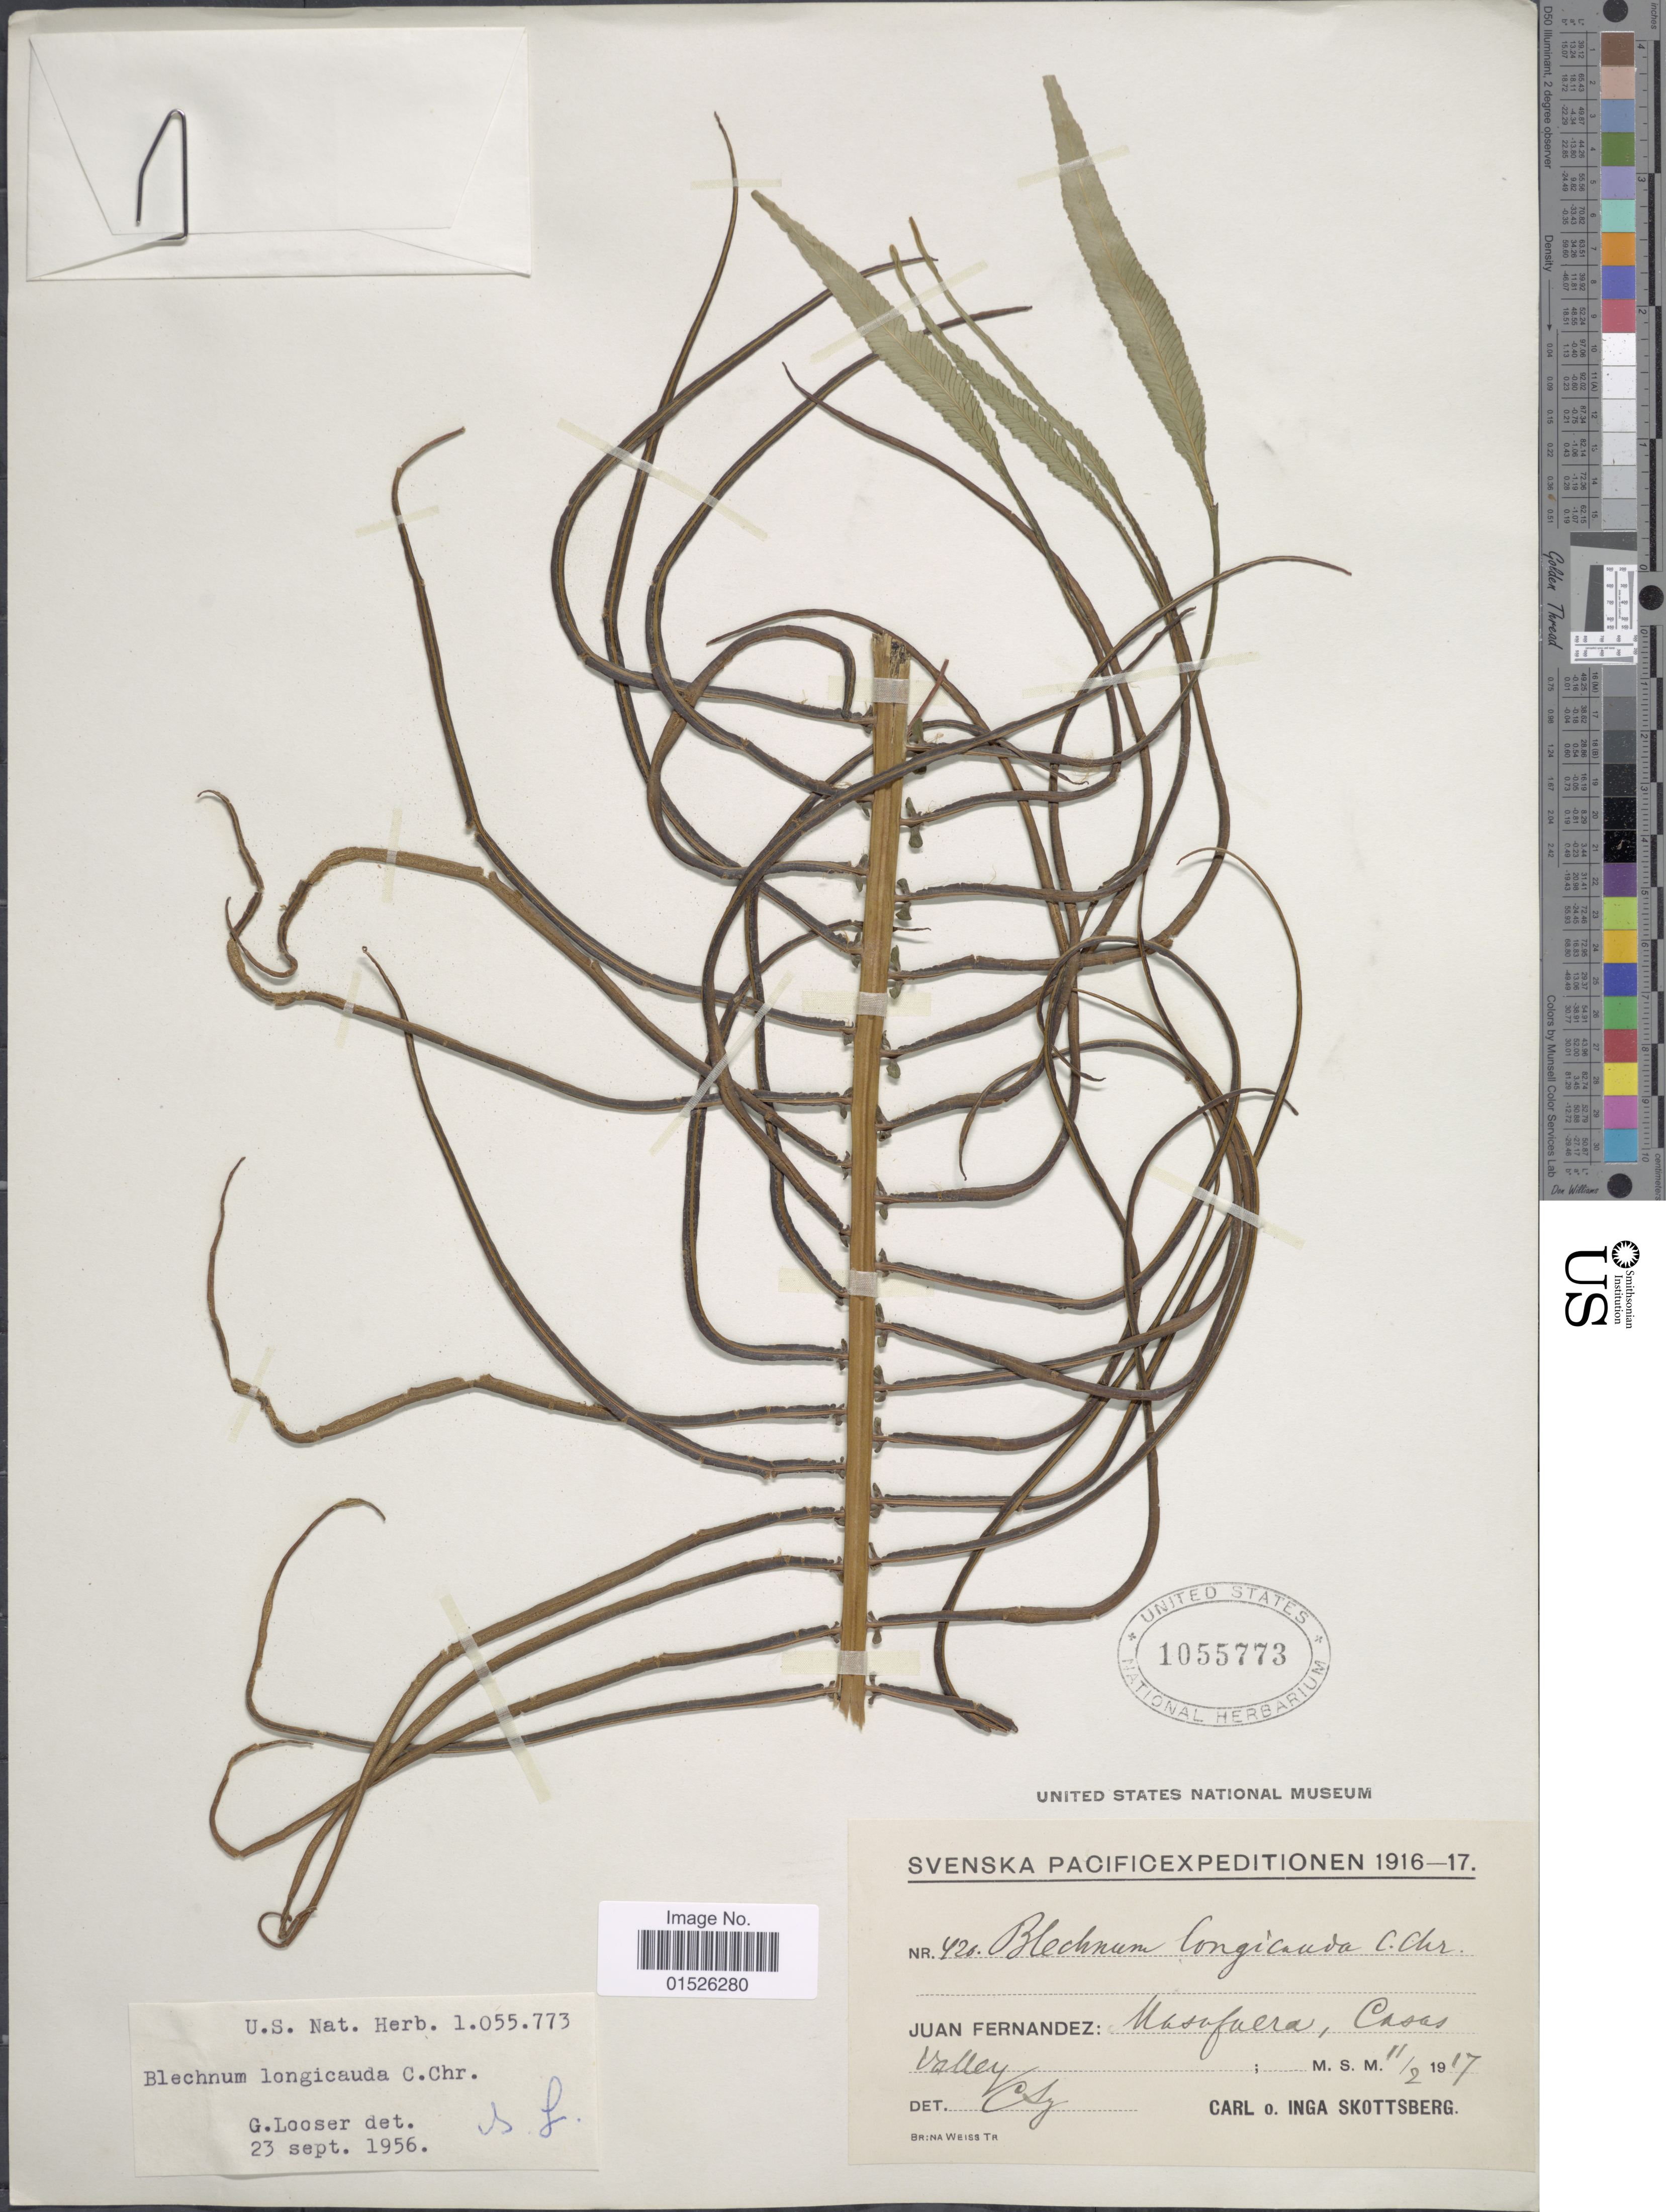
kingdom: Plantae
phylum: Tracheophyta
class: Polypodiopsida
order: Polypodiales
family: Blechnaceae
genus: Blechnum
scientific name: Blechnum leyboldtianum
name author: (Phil.) C. Chr.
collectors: C. Skottsberg & I. Skottsberg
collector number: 420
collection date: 1917-02-11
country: Chile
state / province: Valparaíso (V)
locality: Juan Fernandez: Masafuera , Casas Valley.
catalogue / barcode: US 1055773